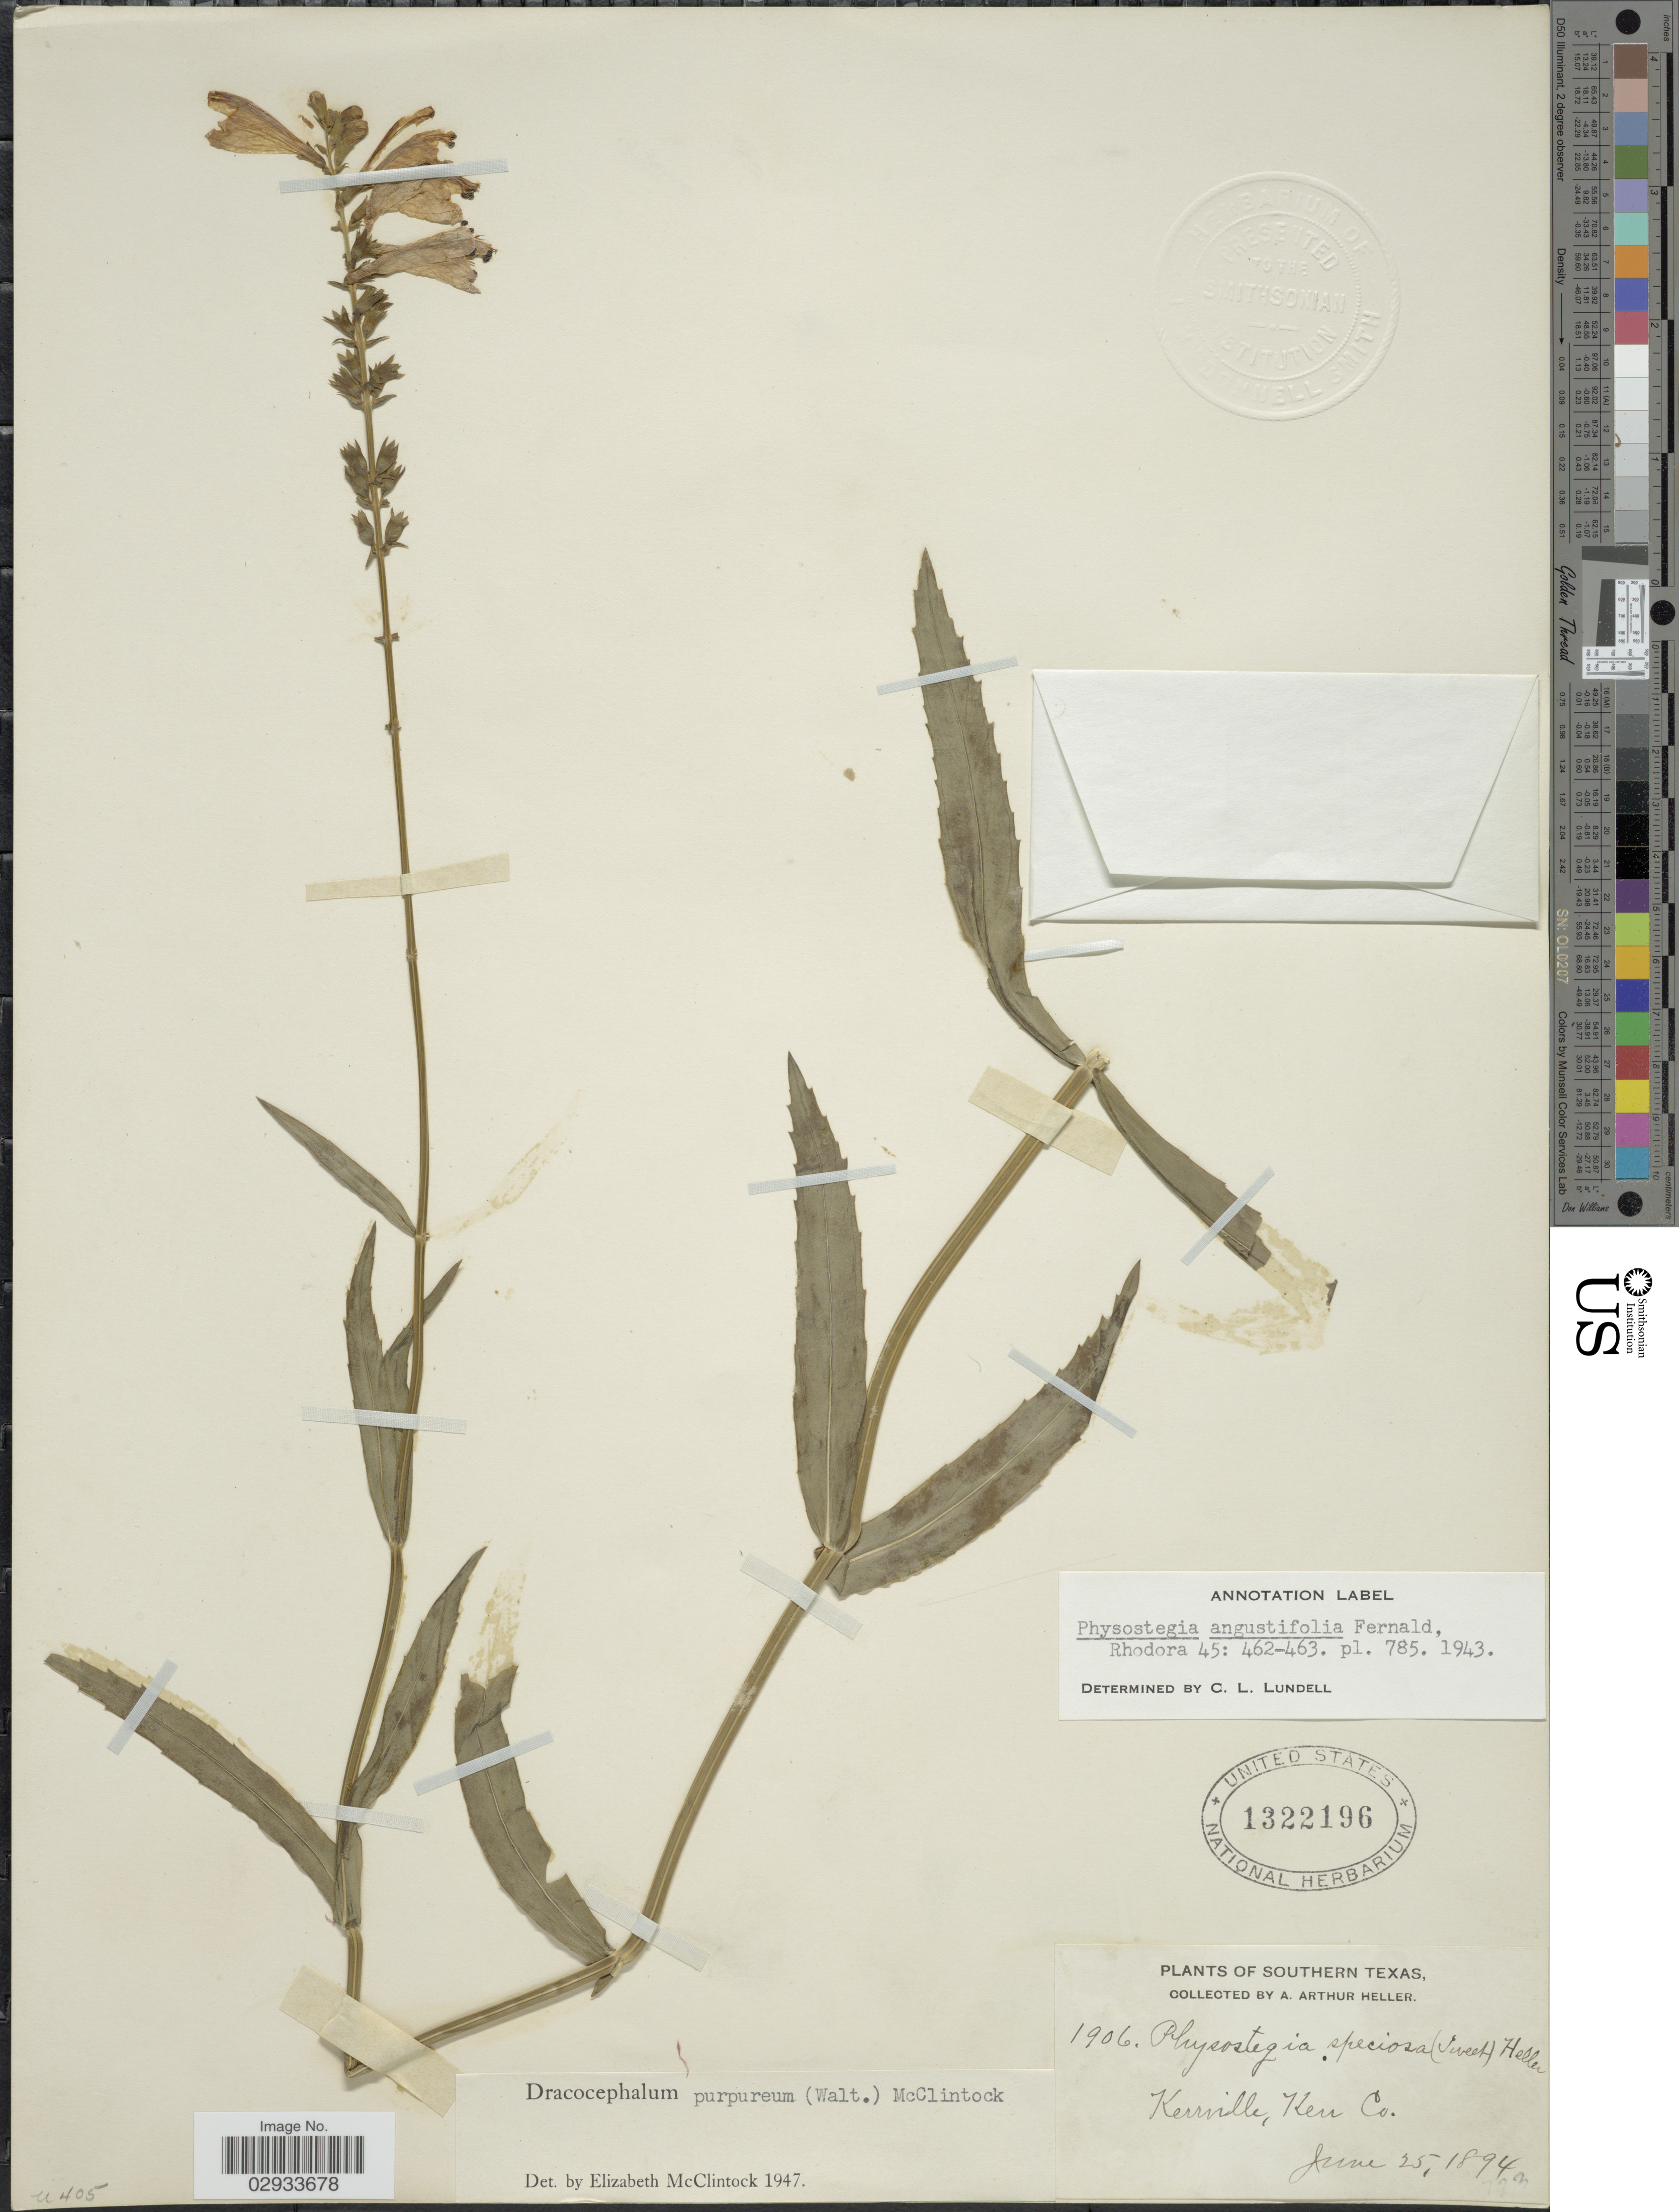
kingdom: Plantae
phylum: Tracheophyta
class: Magnoliopsida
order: Lamiales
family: Lamiaceae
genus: Physostegia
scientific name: Physostegia angustifolia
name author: Fernald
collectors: A. A. Heller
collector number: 1906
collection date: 1894-06-25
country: United States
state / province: Texas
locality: Southern Texas, Kerrville, Ken Co.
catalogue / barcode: US 1322196